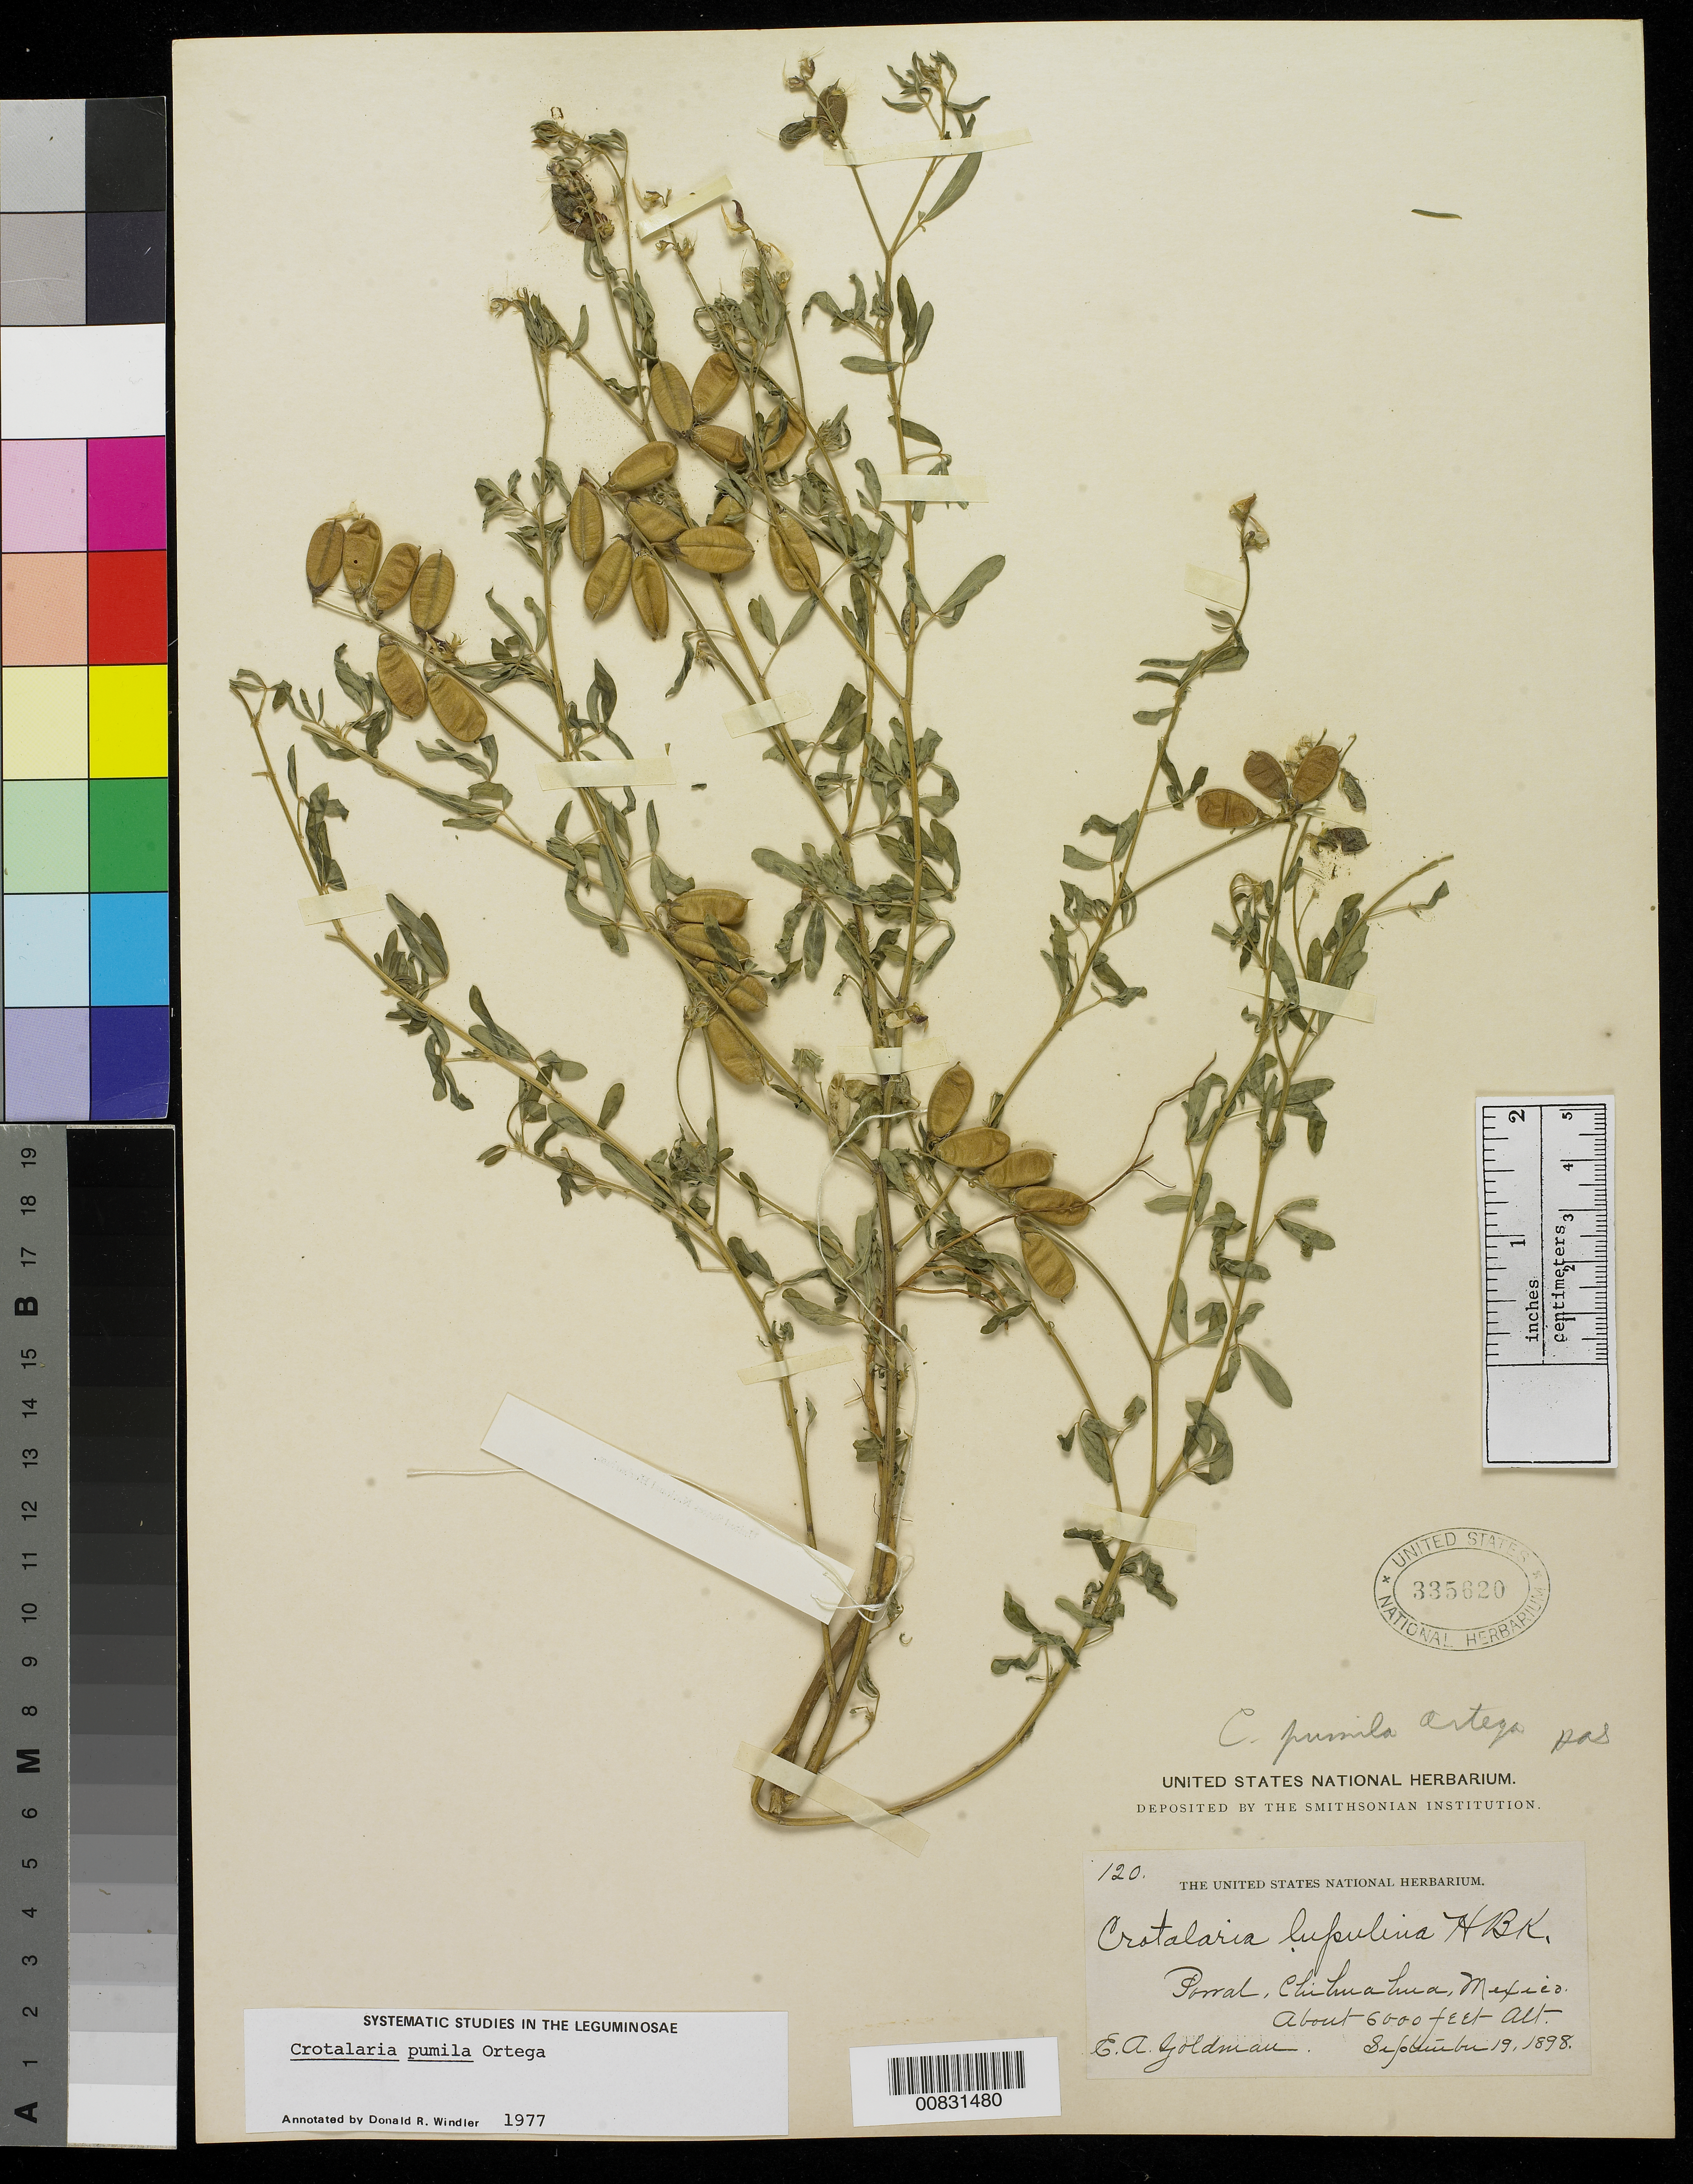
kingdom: Plantae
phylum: Tracheophyta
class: Magnoliopsida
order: Fabales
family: Fabaceae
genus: Crotalaria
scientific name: Crotalaria pumila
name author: Ortega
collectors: E. A. Goldman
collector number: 120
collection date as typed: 19 Sep 1898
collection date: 1898-09-19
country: Mexico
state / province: Chihuahua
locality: Parral, Chihuahua.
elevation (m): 1829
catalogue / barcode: US 335620